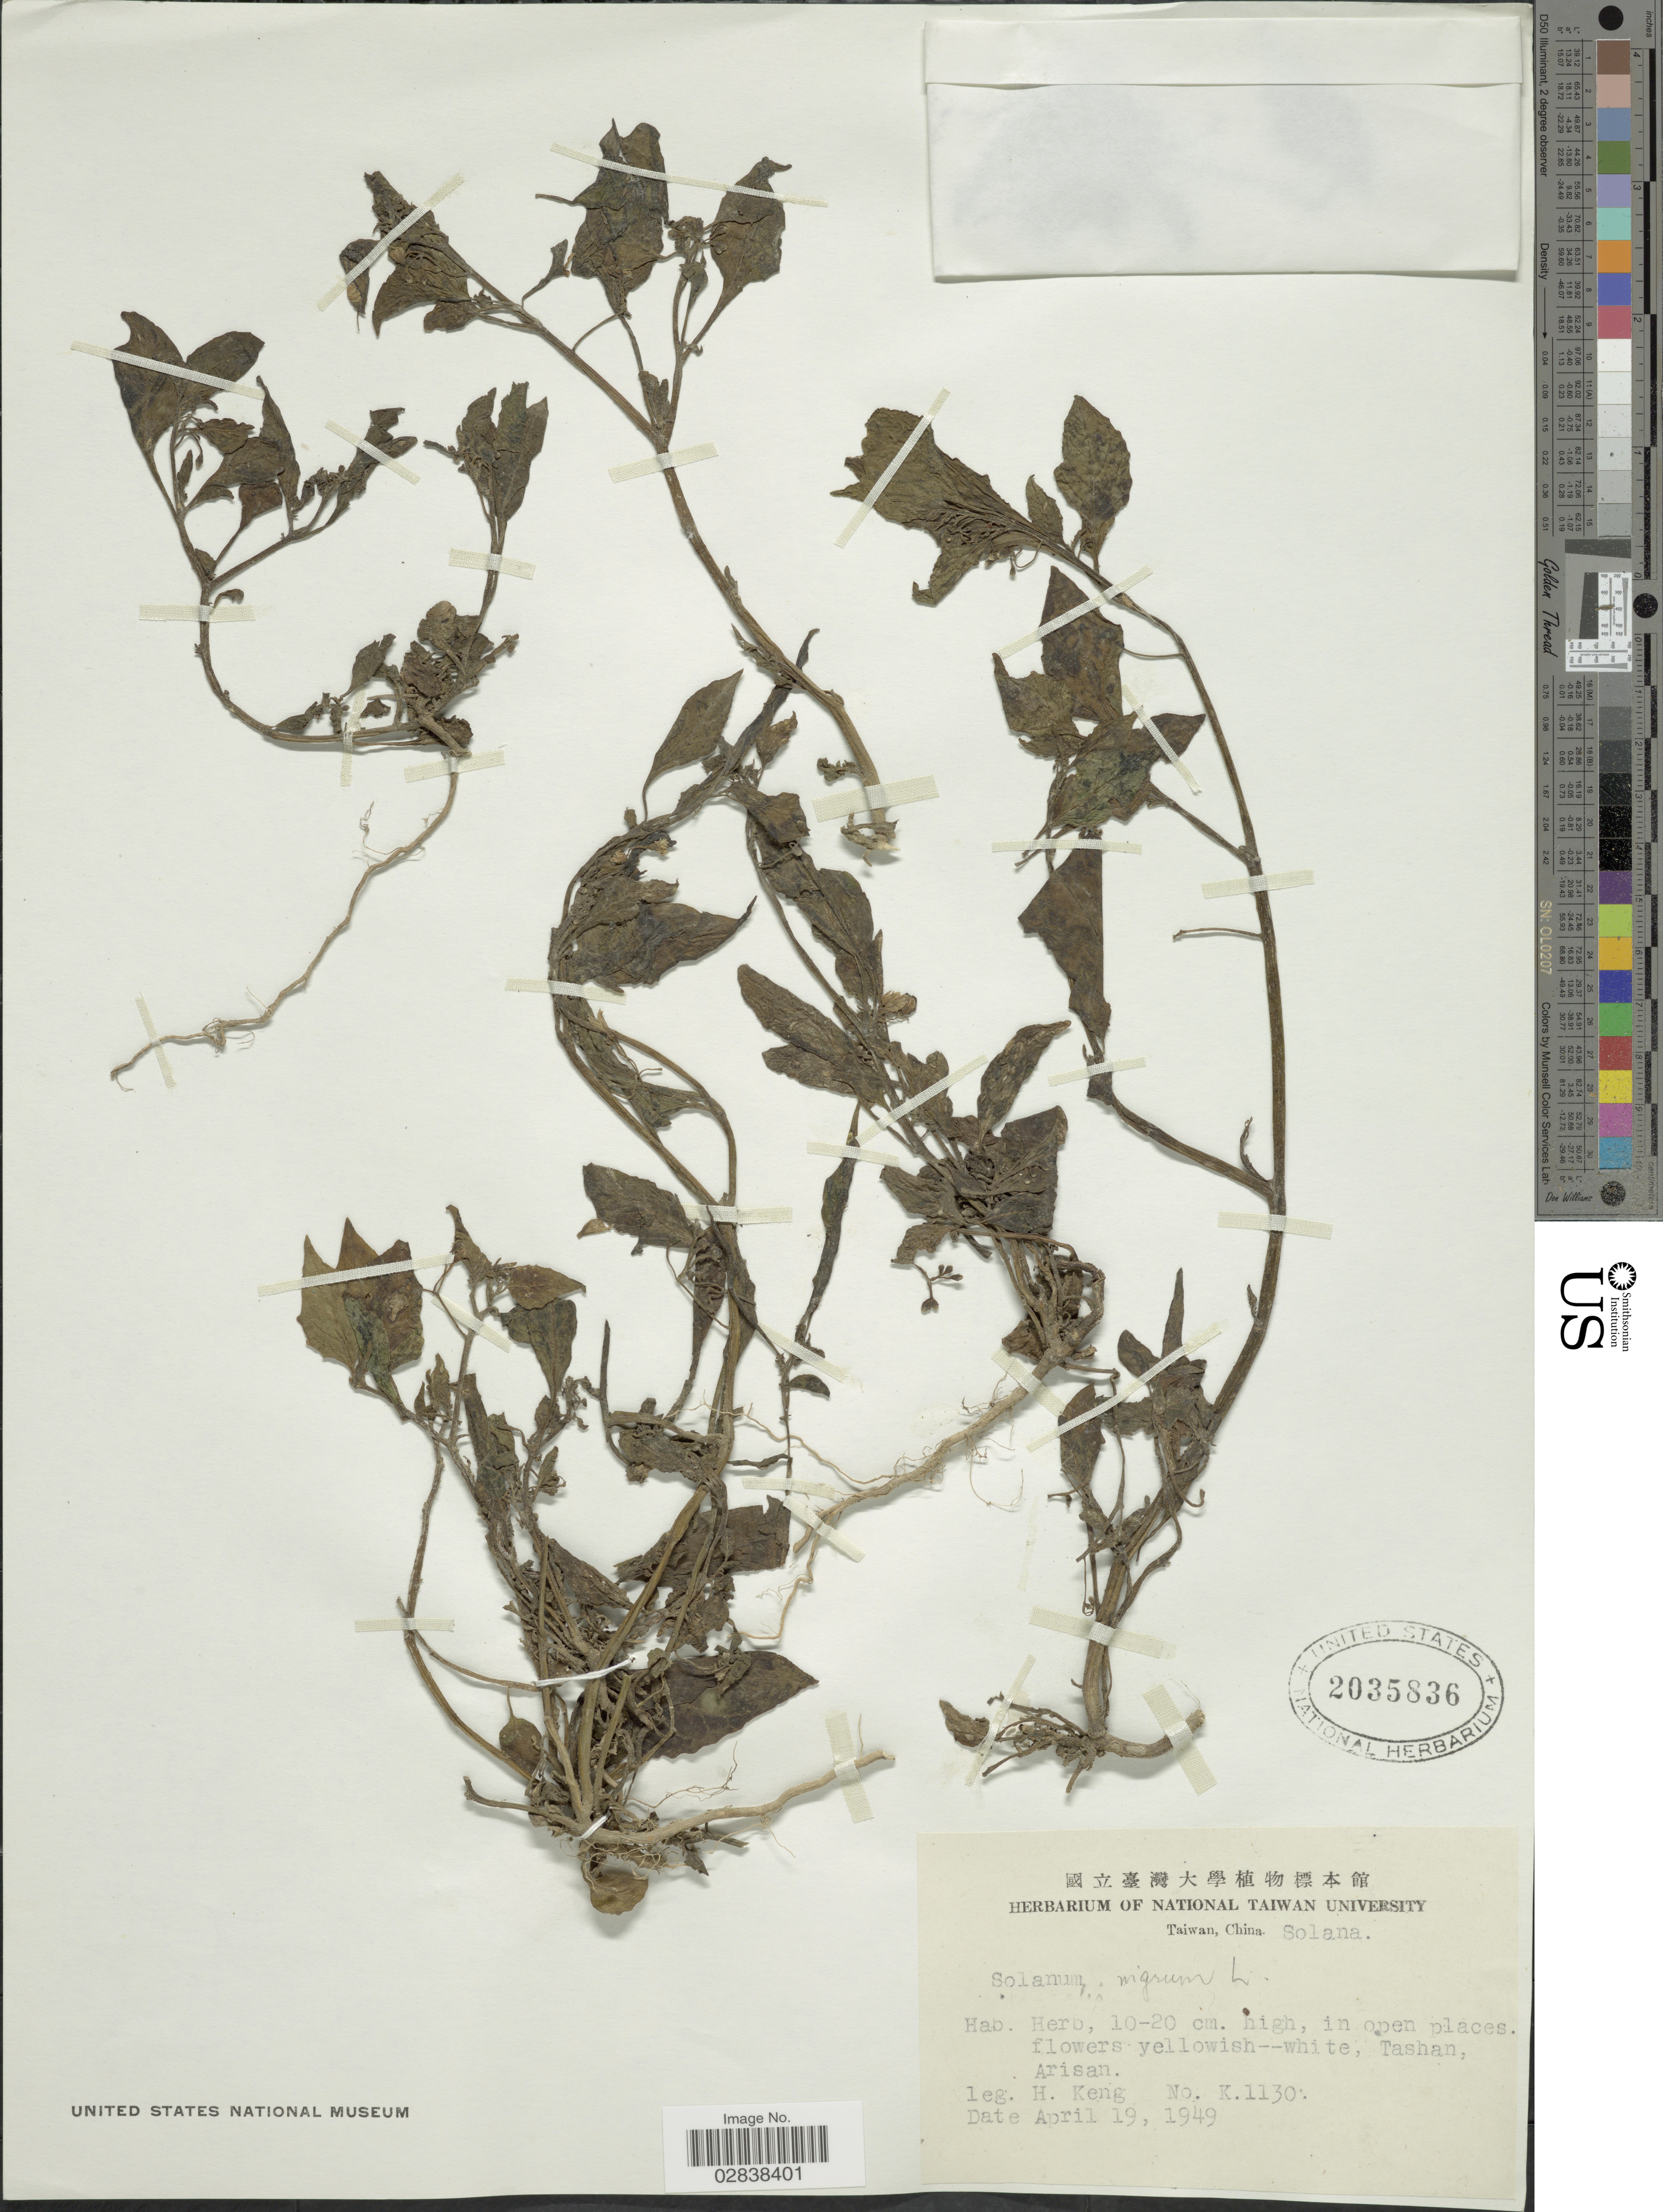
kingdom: Plantae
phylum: Tracheophyta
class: Magnoliopsida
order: Solanales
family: Solanaceae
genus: Solanum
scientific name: Solanum nigrum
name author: L.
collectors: H. Keng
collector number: K1130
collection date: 1949-04-19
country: Taiwan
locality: Tashan, Arisan.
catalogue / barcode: US 2035836